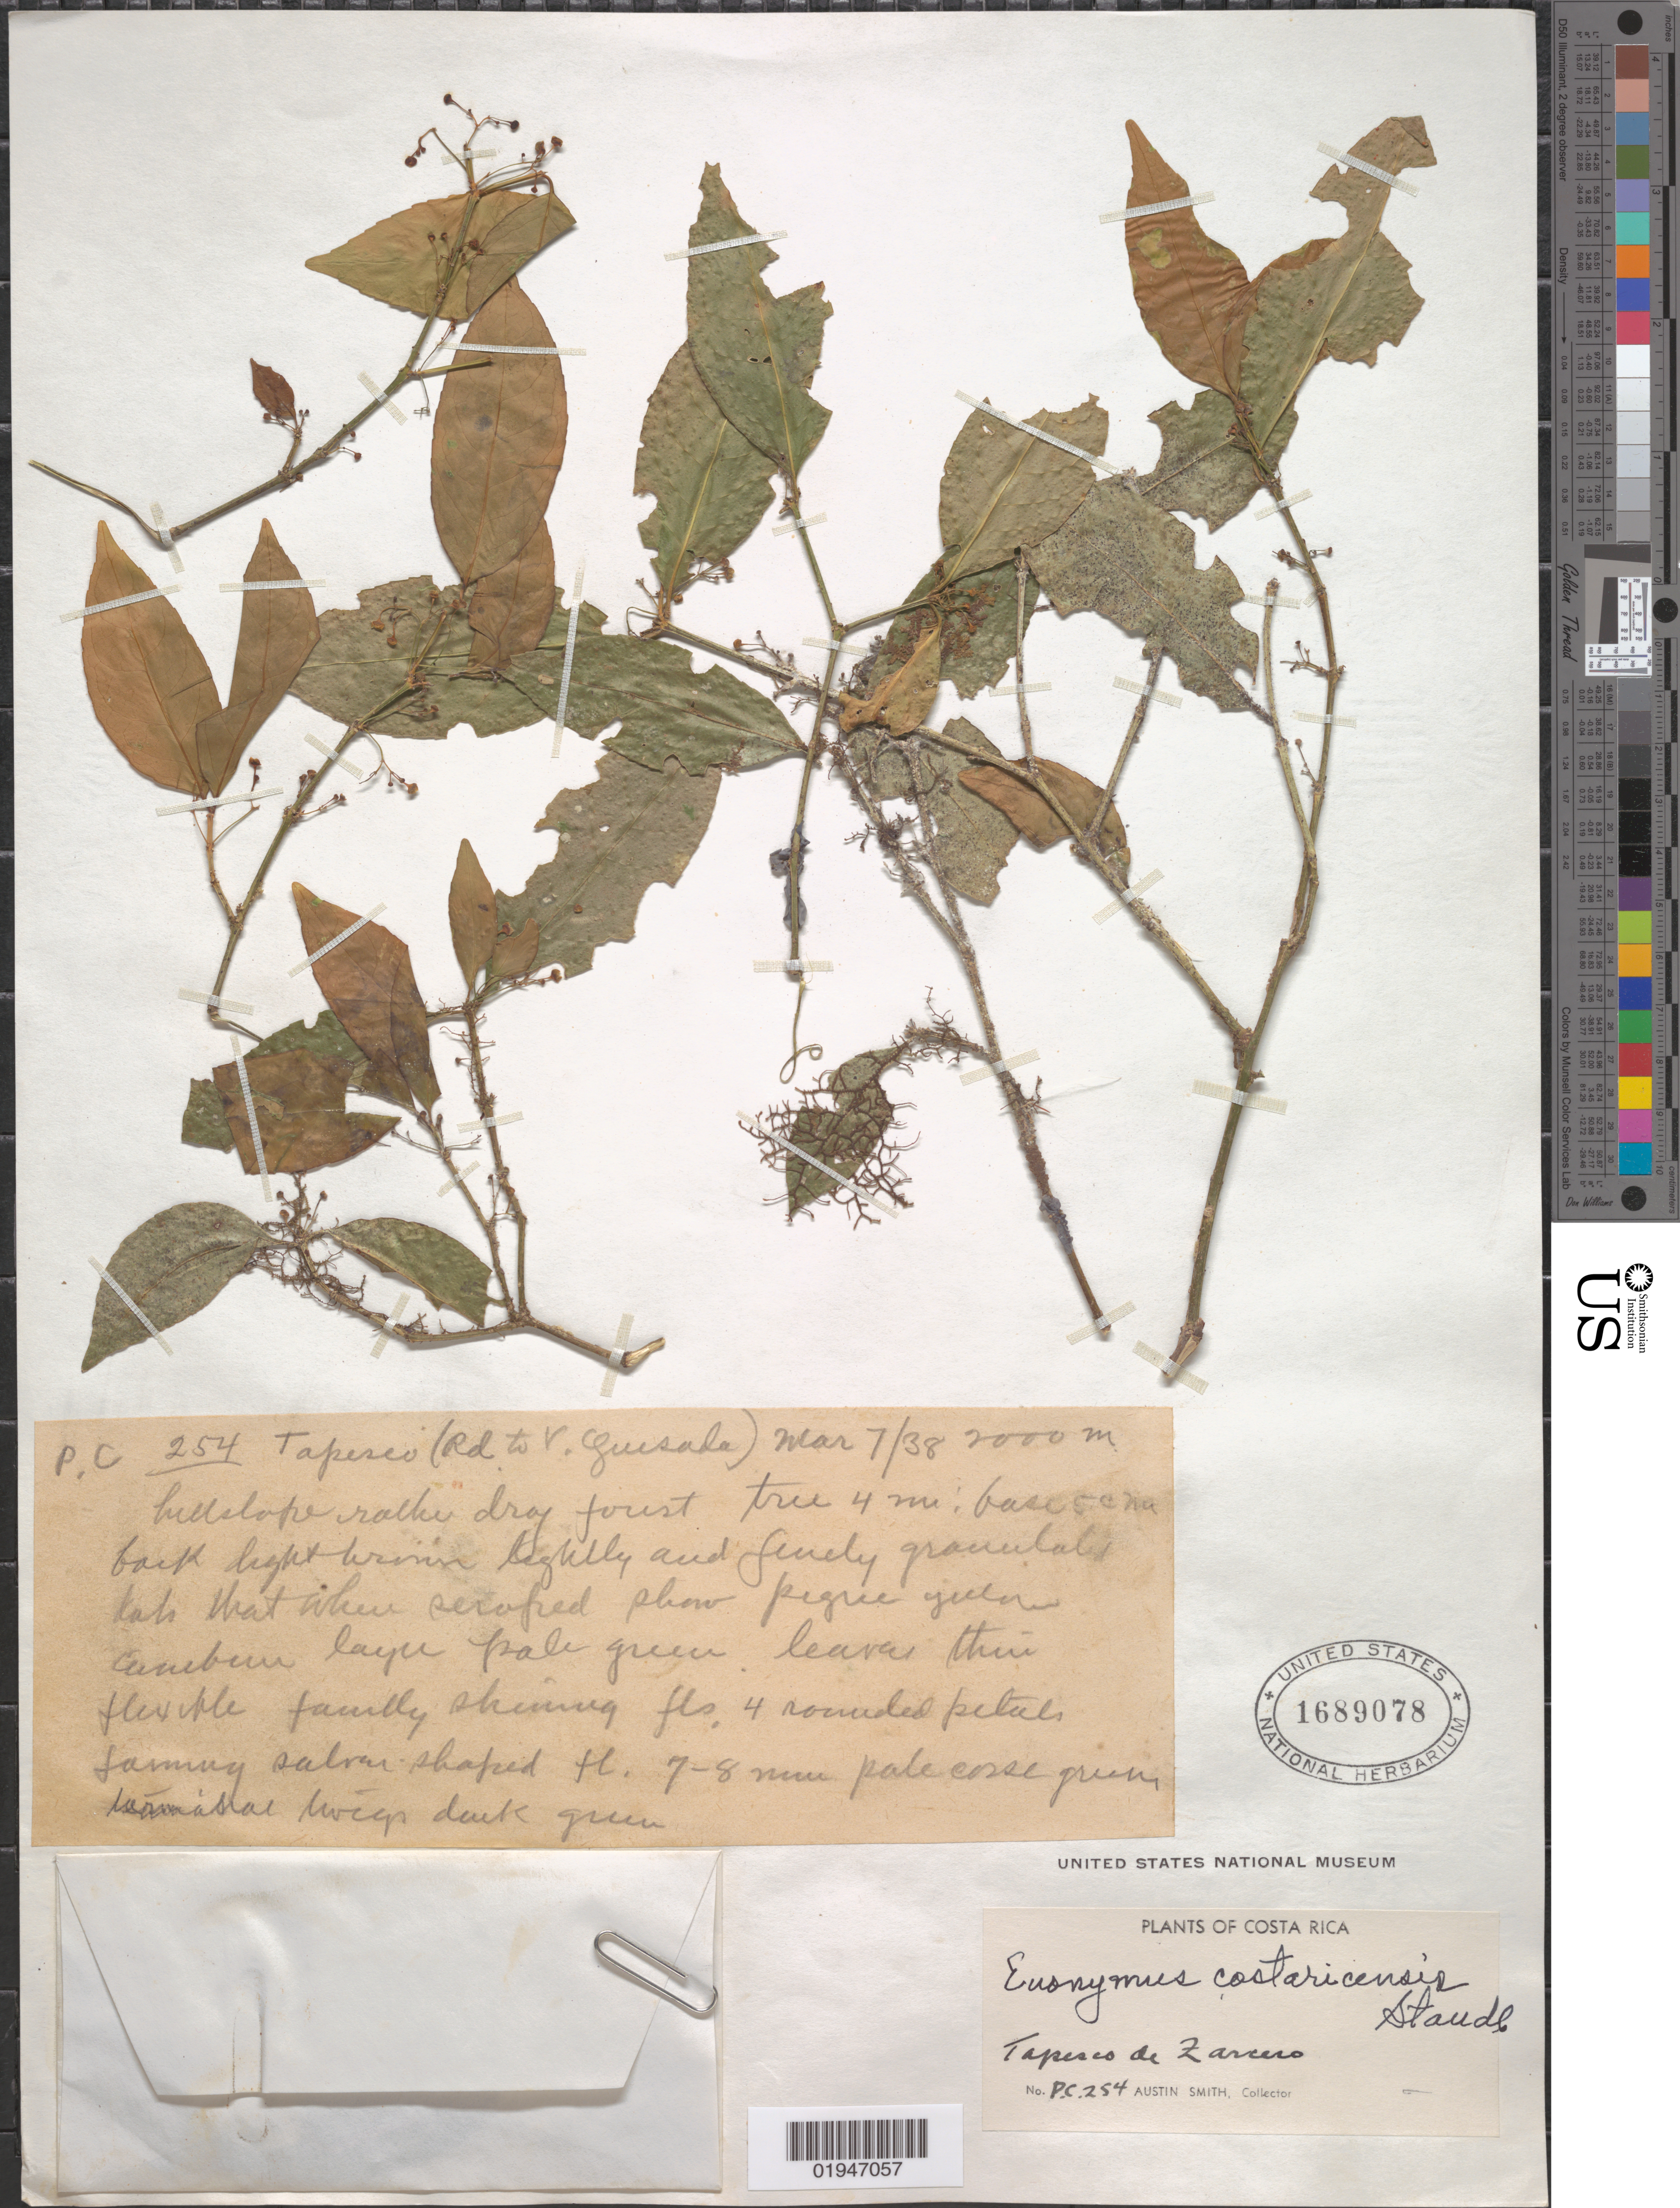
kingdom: Plantae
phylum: Tracheophyta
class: Magnoliopsida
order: Celastrales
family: Celastraceae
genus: Euonymus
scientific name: Euonymus costaricensis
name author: Standl.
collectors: Aust P. Smith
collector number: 254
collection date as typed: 7/38 [?]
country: Costa Rica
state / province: Alajuela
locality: Tapesco (Rd. to V. Quesada) near 7/38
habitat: Hillslope, rather dry forest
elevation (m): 2000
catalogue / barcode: US 1689078